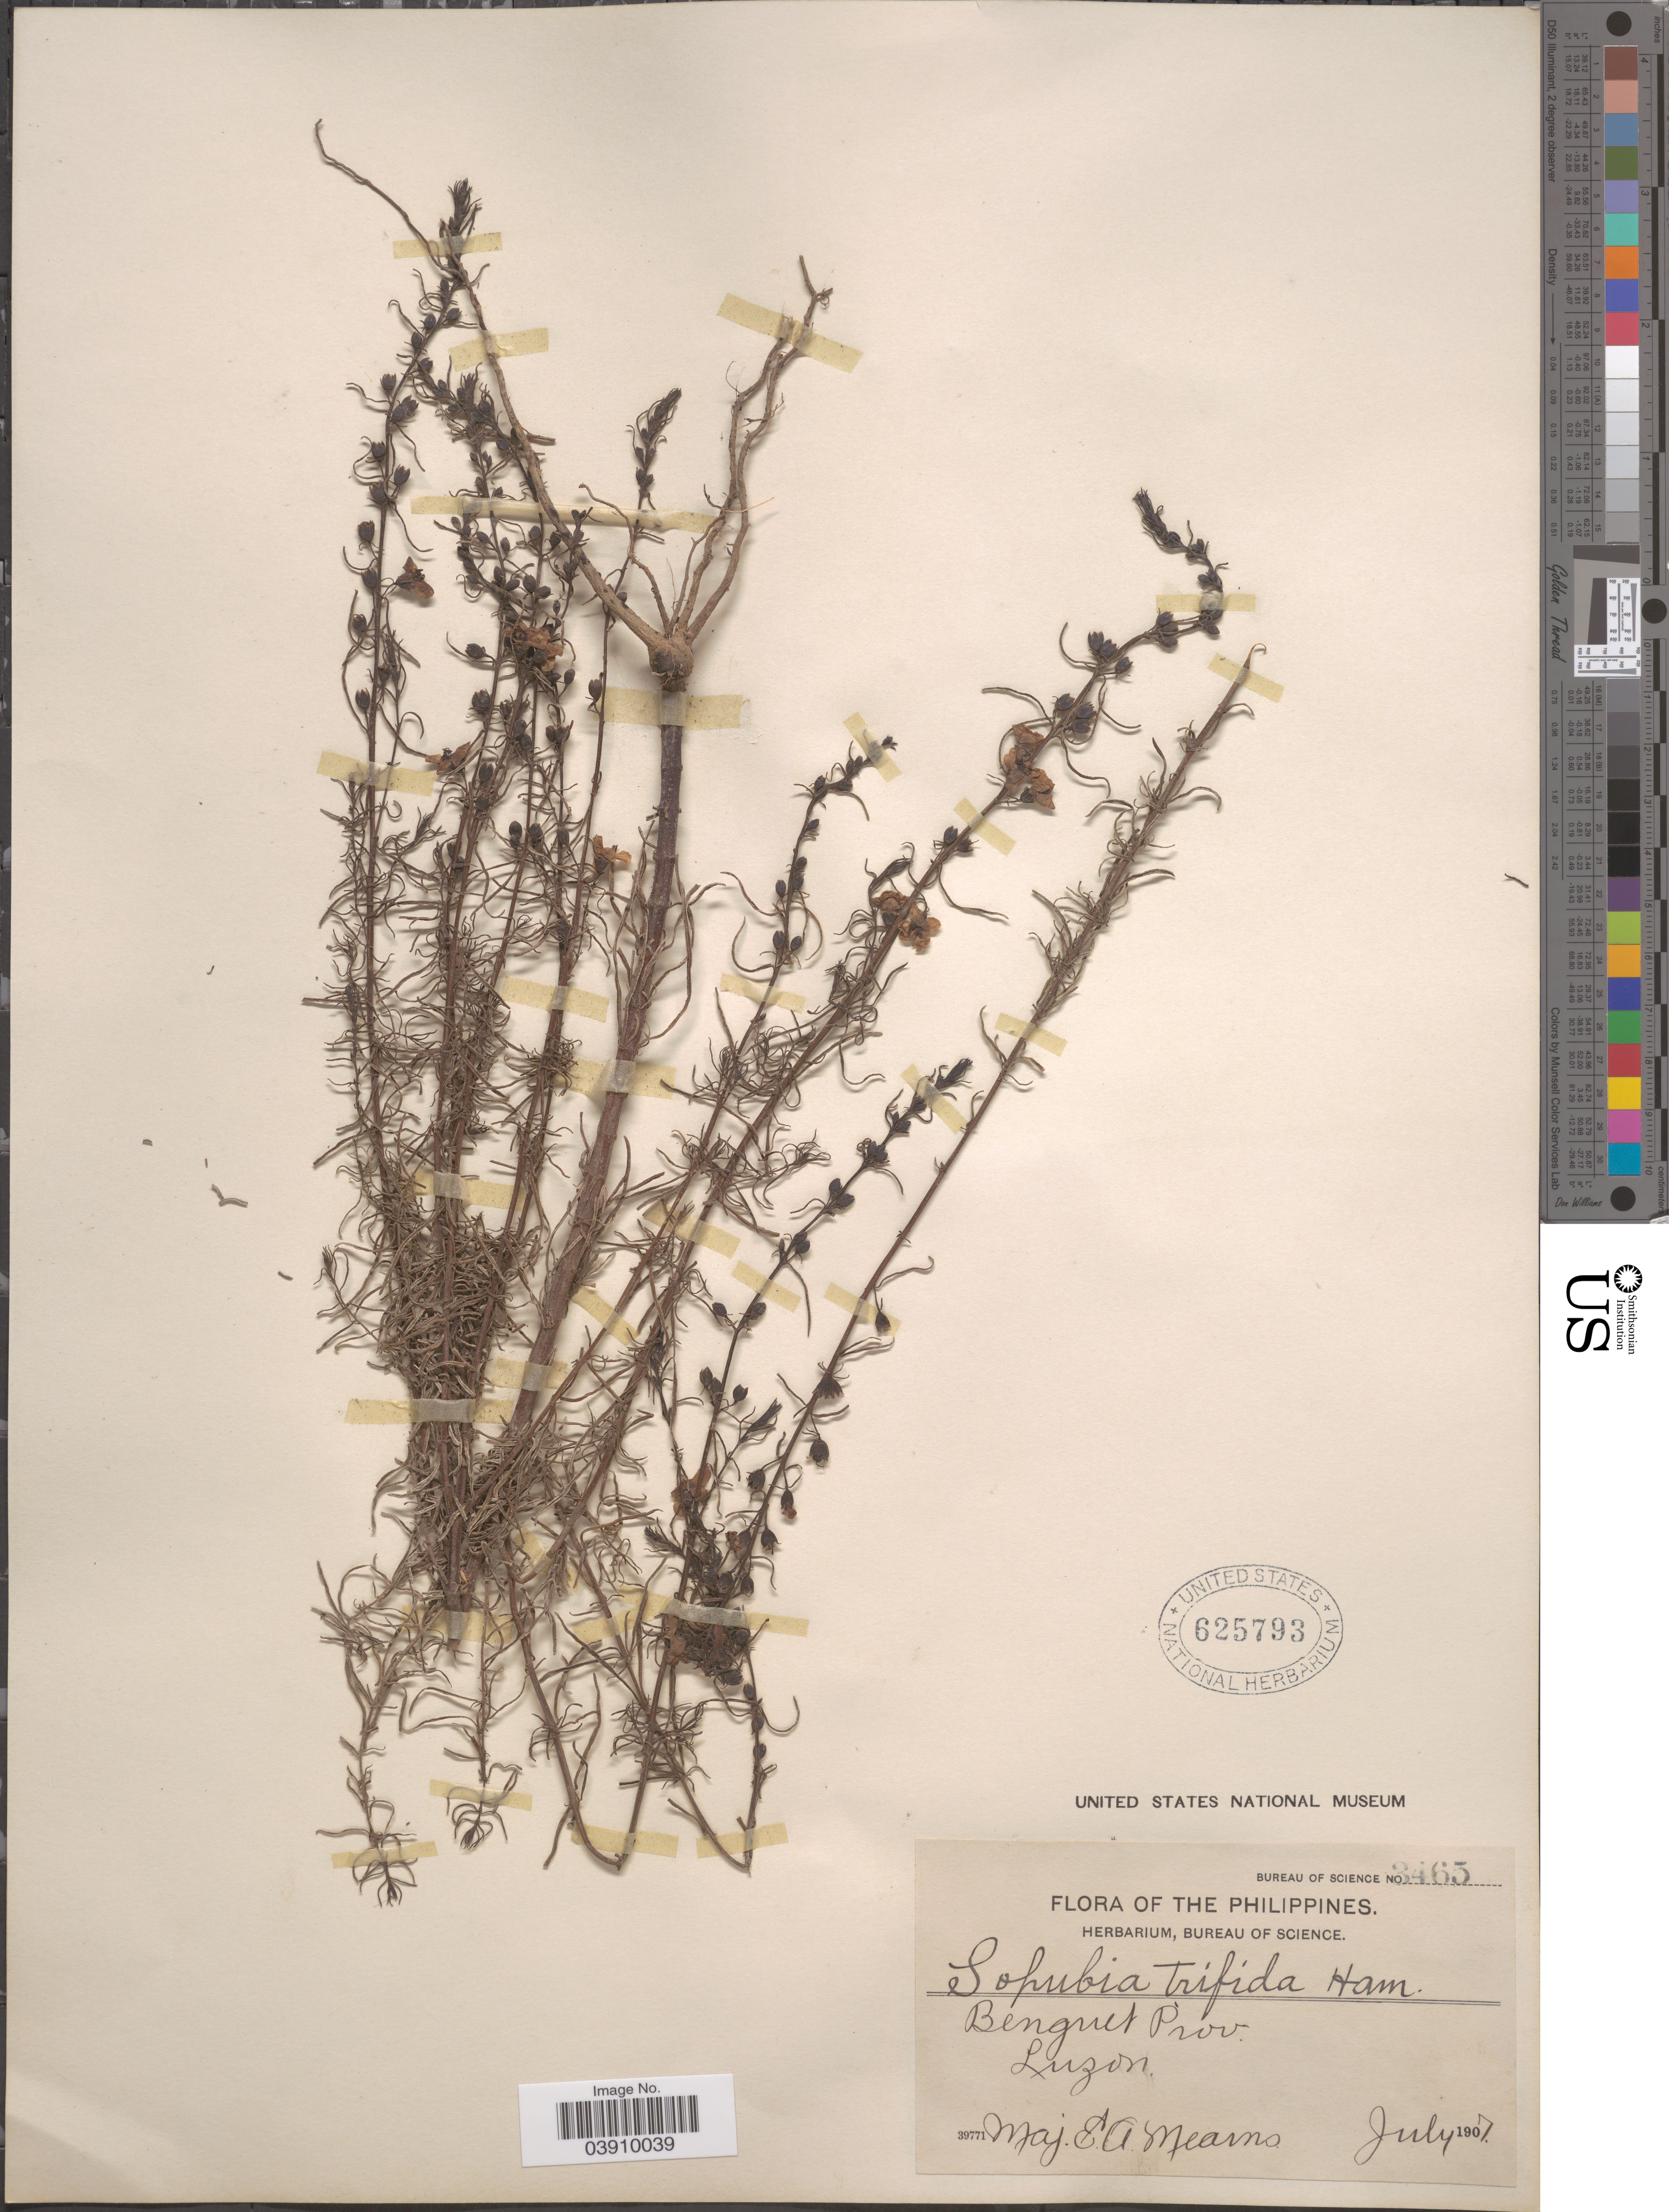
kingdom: Plantae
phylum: Tracheophyta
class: Magnoliopsida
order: Lamiales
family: Orobanchaceae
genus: Sopubia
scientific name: Sopubia trifida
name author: Buch.-Ham. ex D. Don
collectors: E. A. Mearns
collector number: Bureau of Science 3465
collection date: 1907-07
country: Philippines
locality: Benguet Prov. Luzon.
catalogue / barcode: US 625793